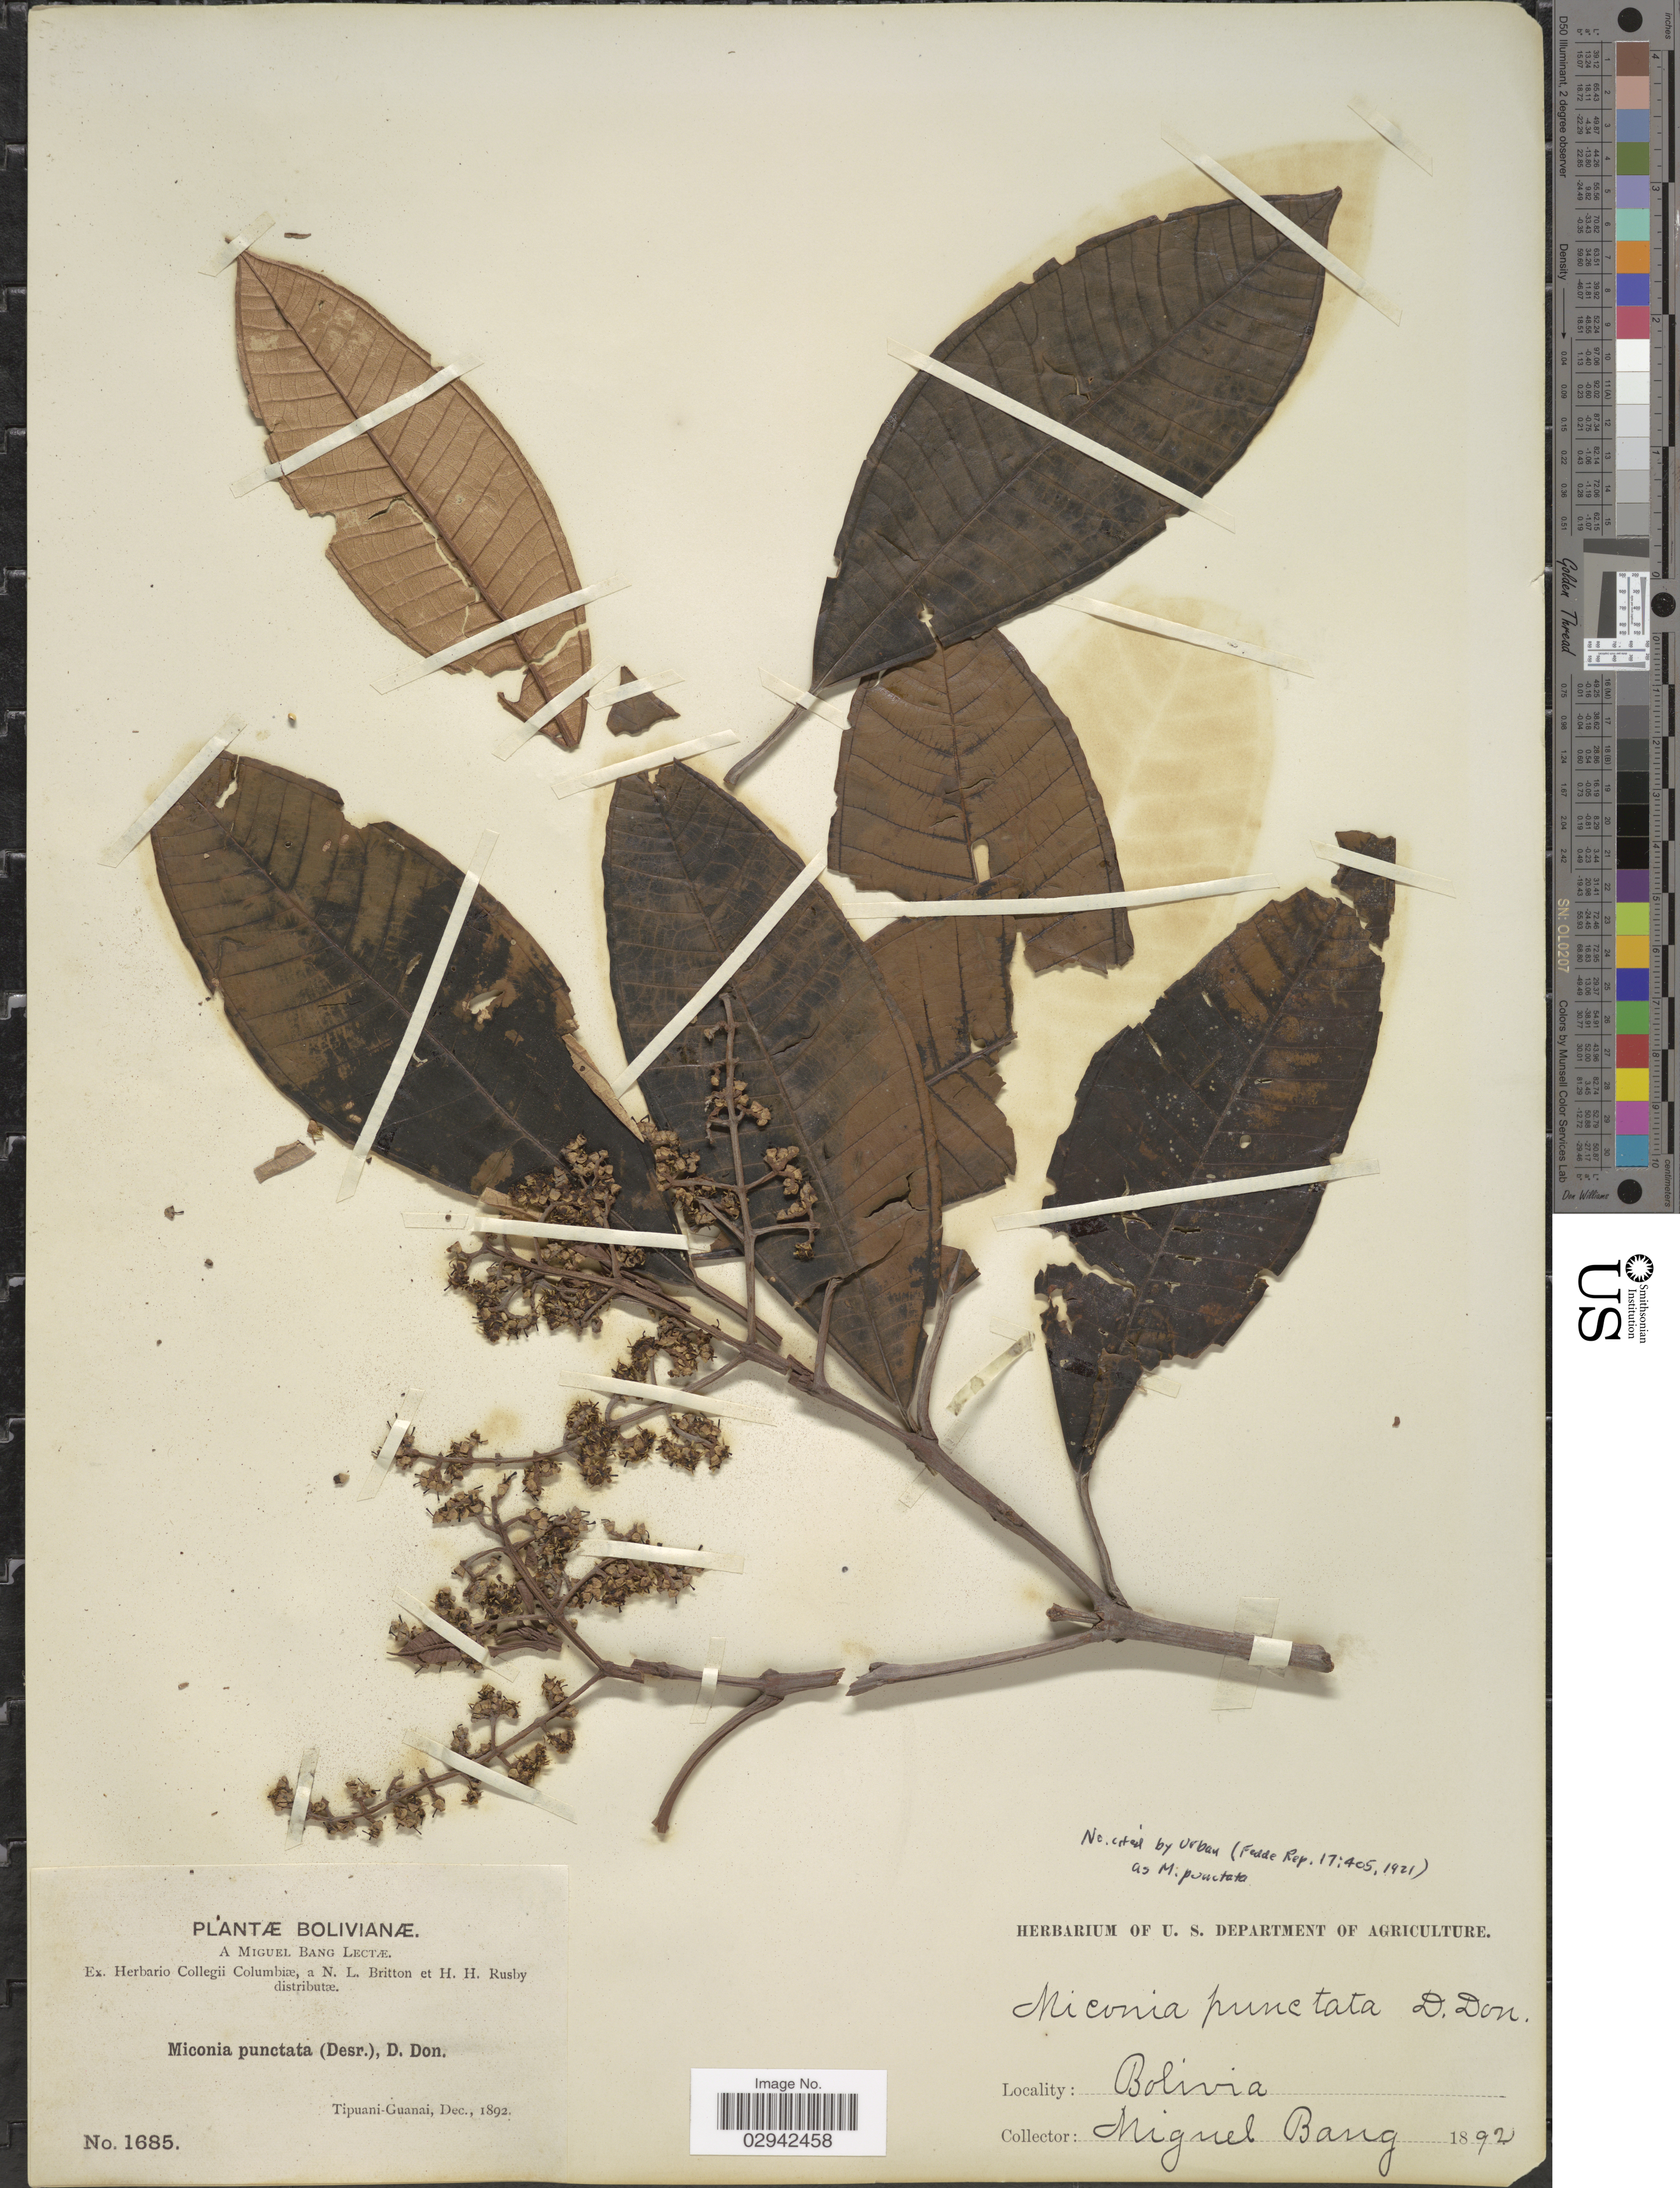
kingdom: Plantae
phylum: Tracheophyta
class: Magnoliopsida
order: Myrtales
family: Melastomataceae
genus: Miconia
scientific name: Miconia punctata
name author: (Desr.) D. Don ex DC.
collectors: M. Bang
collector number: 1685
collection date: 1892-12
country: Bolivia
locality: Tipuani-Guanai.